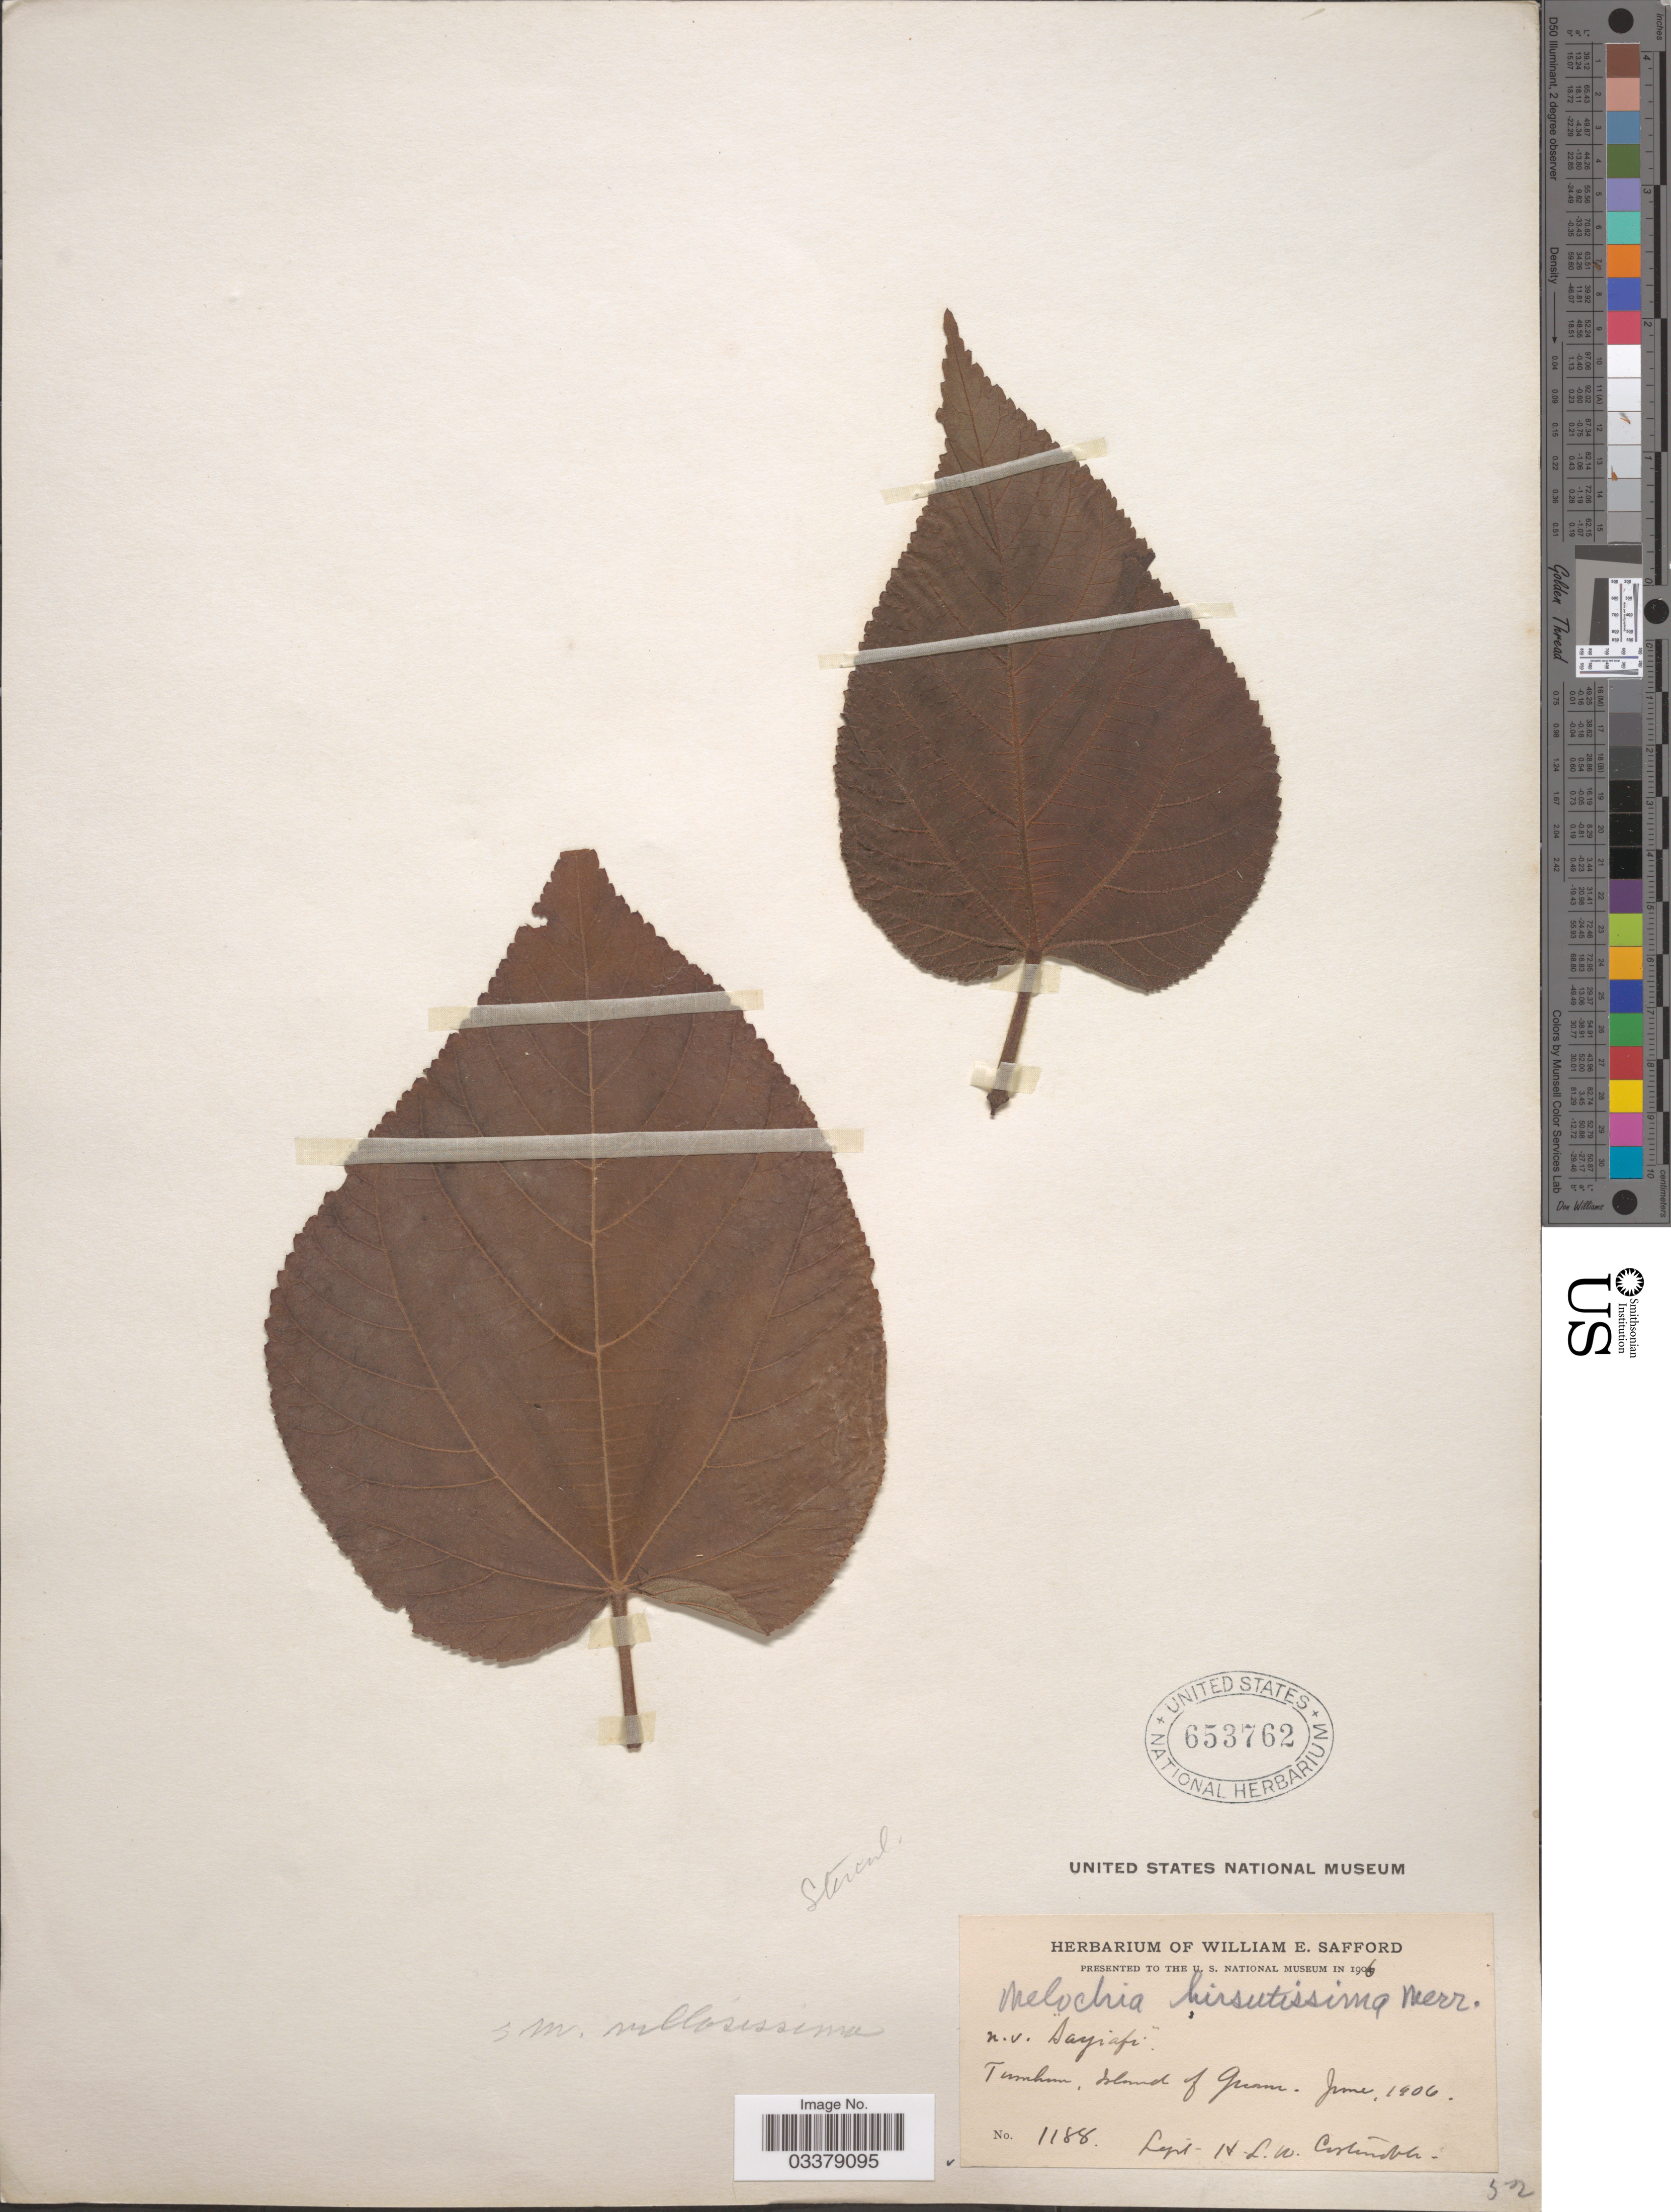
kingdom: Plantae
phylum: Tracheophyta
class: Magnoliopsida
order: Malvales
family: Malvaceae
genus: Melochia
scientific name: Melochia villosissima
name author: (C. Presl) Merr.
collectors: H. Costenoble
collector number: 1188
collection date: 1906-06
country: Guam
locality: Tomhom, Island of Guam.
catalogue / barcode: US 653762